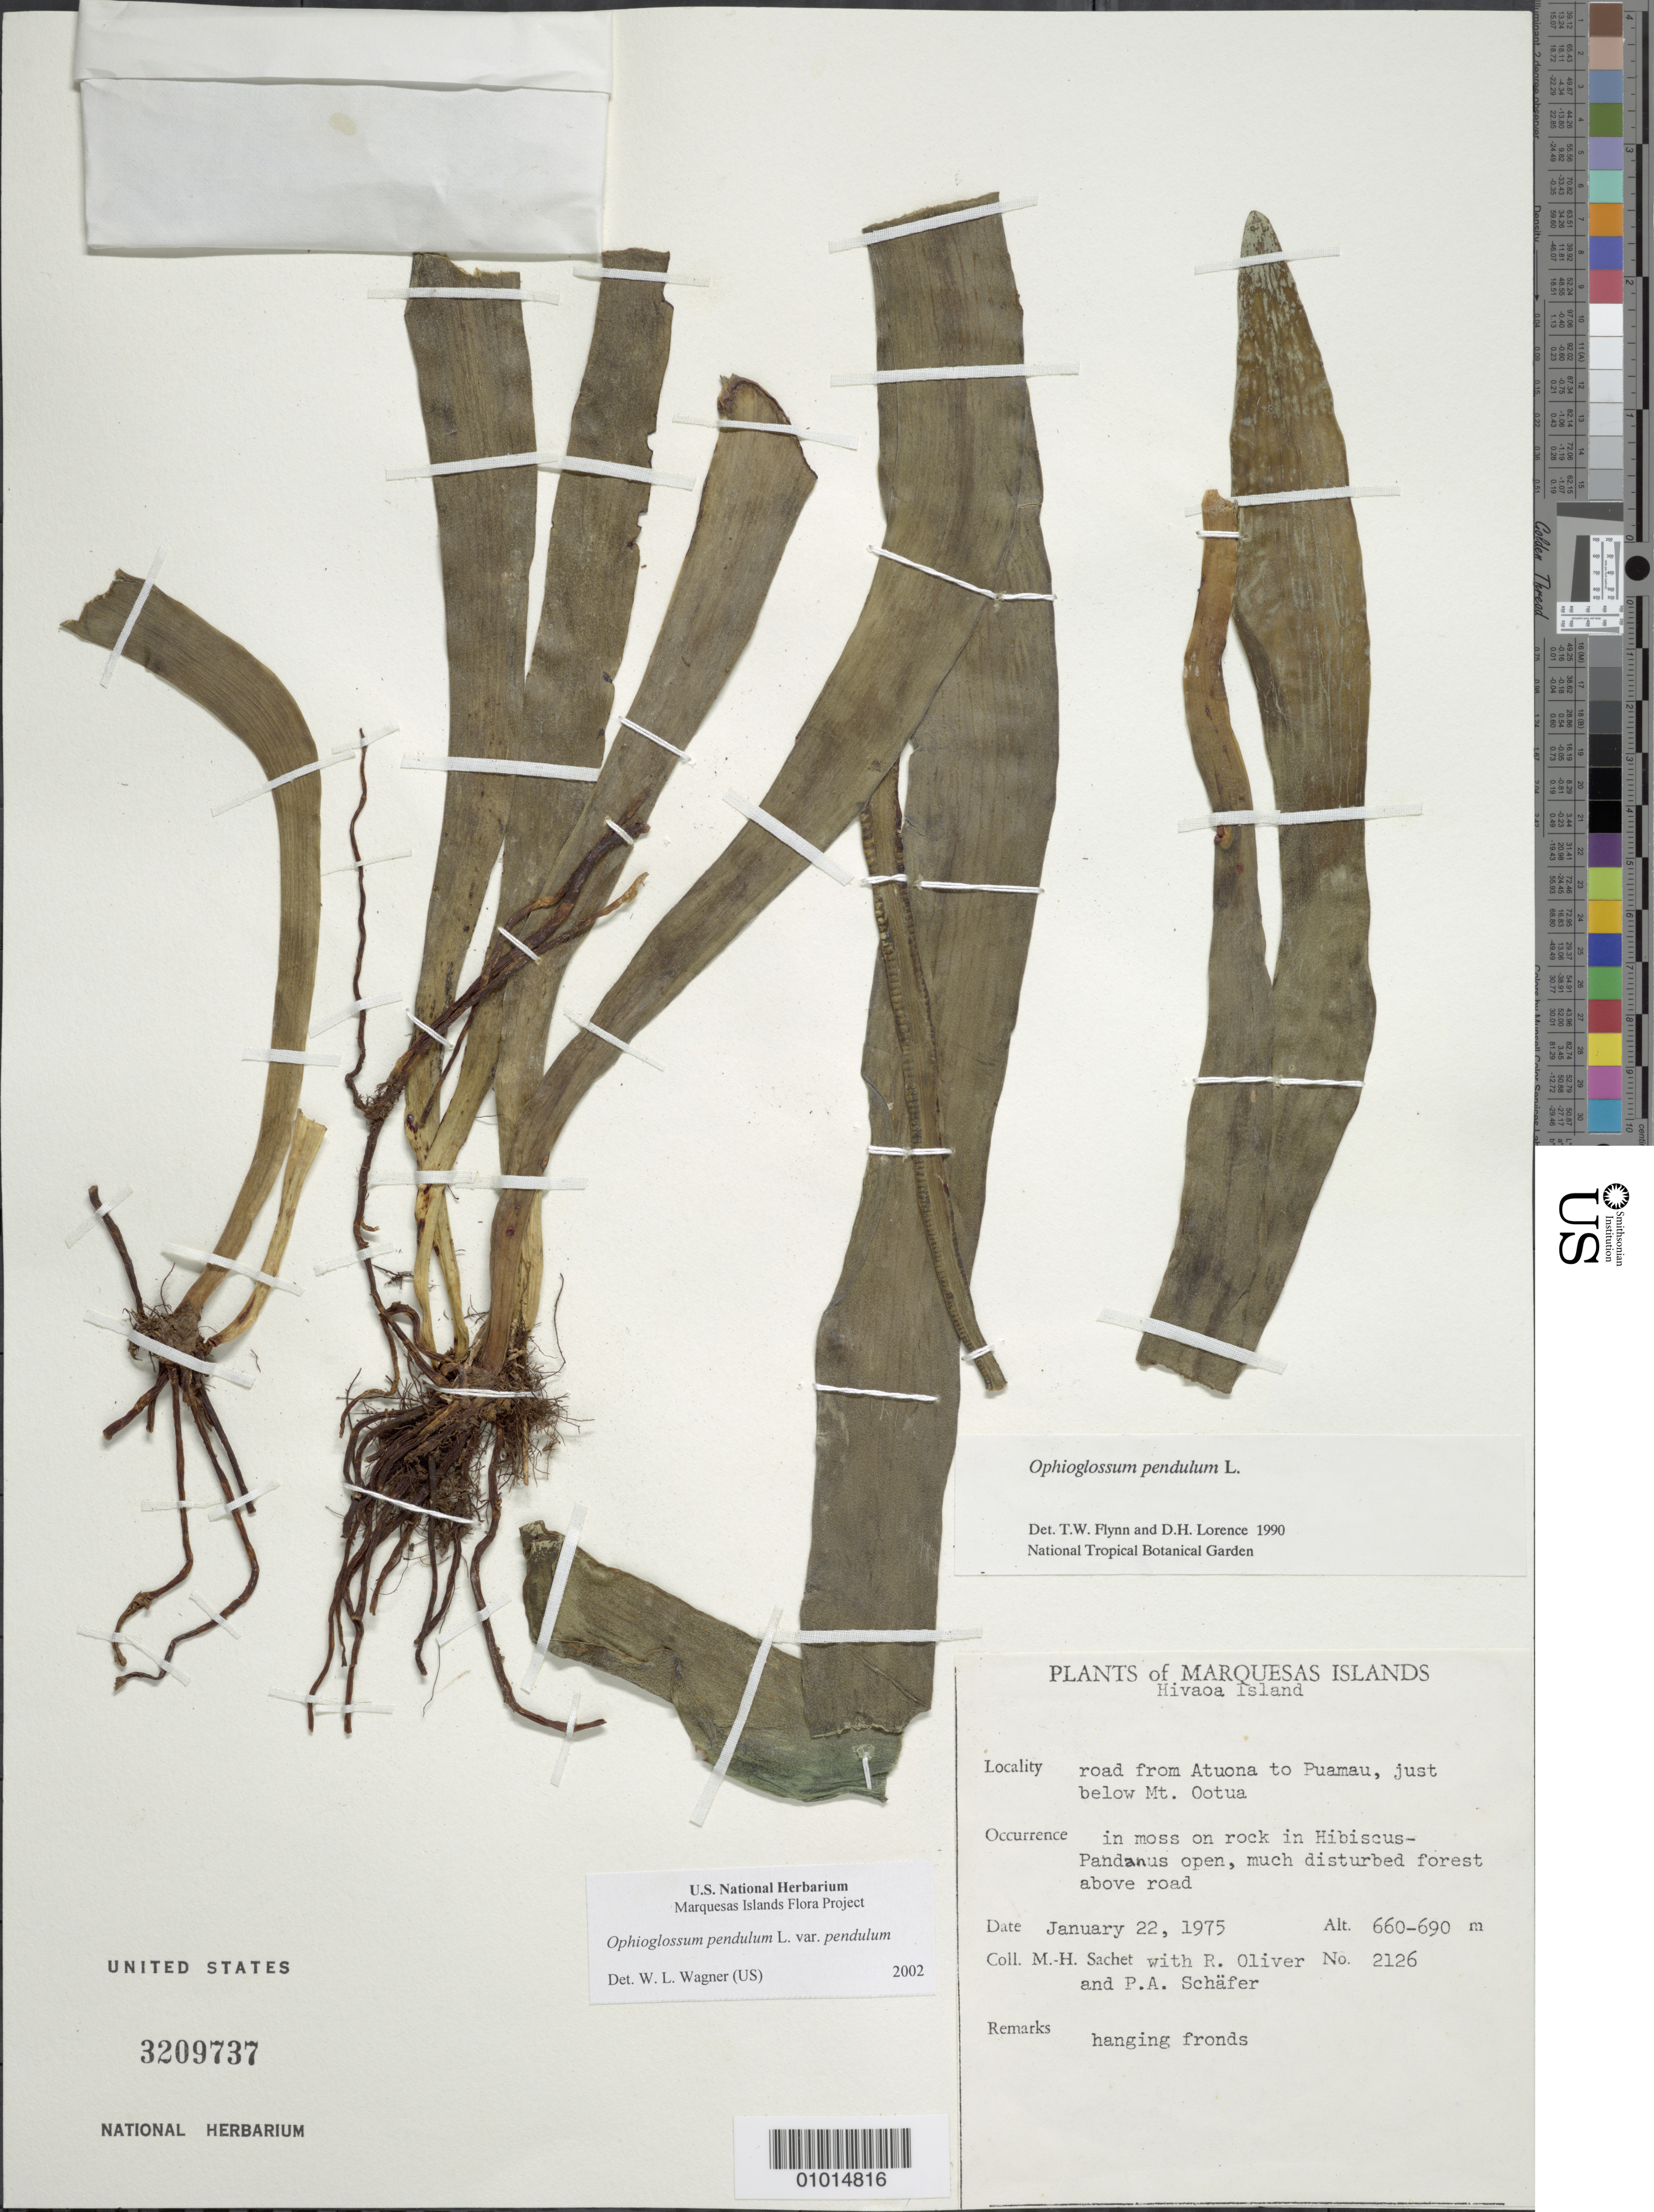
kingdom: Plantae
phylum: Tracheophyta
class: Polypodiopsida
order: Ophioglossales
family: Ophioglossaceae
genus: Ophioderma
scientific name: Ophioderma pendulum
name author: (L.) C. Presl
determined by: Wagner, W. L., (BOT), Smithsonian Institution - National Museum of Natural History (UNITED STATES)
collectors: M.-H. Sachet, R. L. Oliver & P. A. Schäfer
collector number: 2126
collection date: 1975-01-22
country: French Polynesia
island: Hiva Oa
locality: Road from Atuona to Puamau, just below Mt. Ootua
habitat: In moss on rock in Hibiscus - Pandanus open, much disturbed forest above road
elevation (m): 660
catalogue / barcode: US 3209737